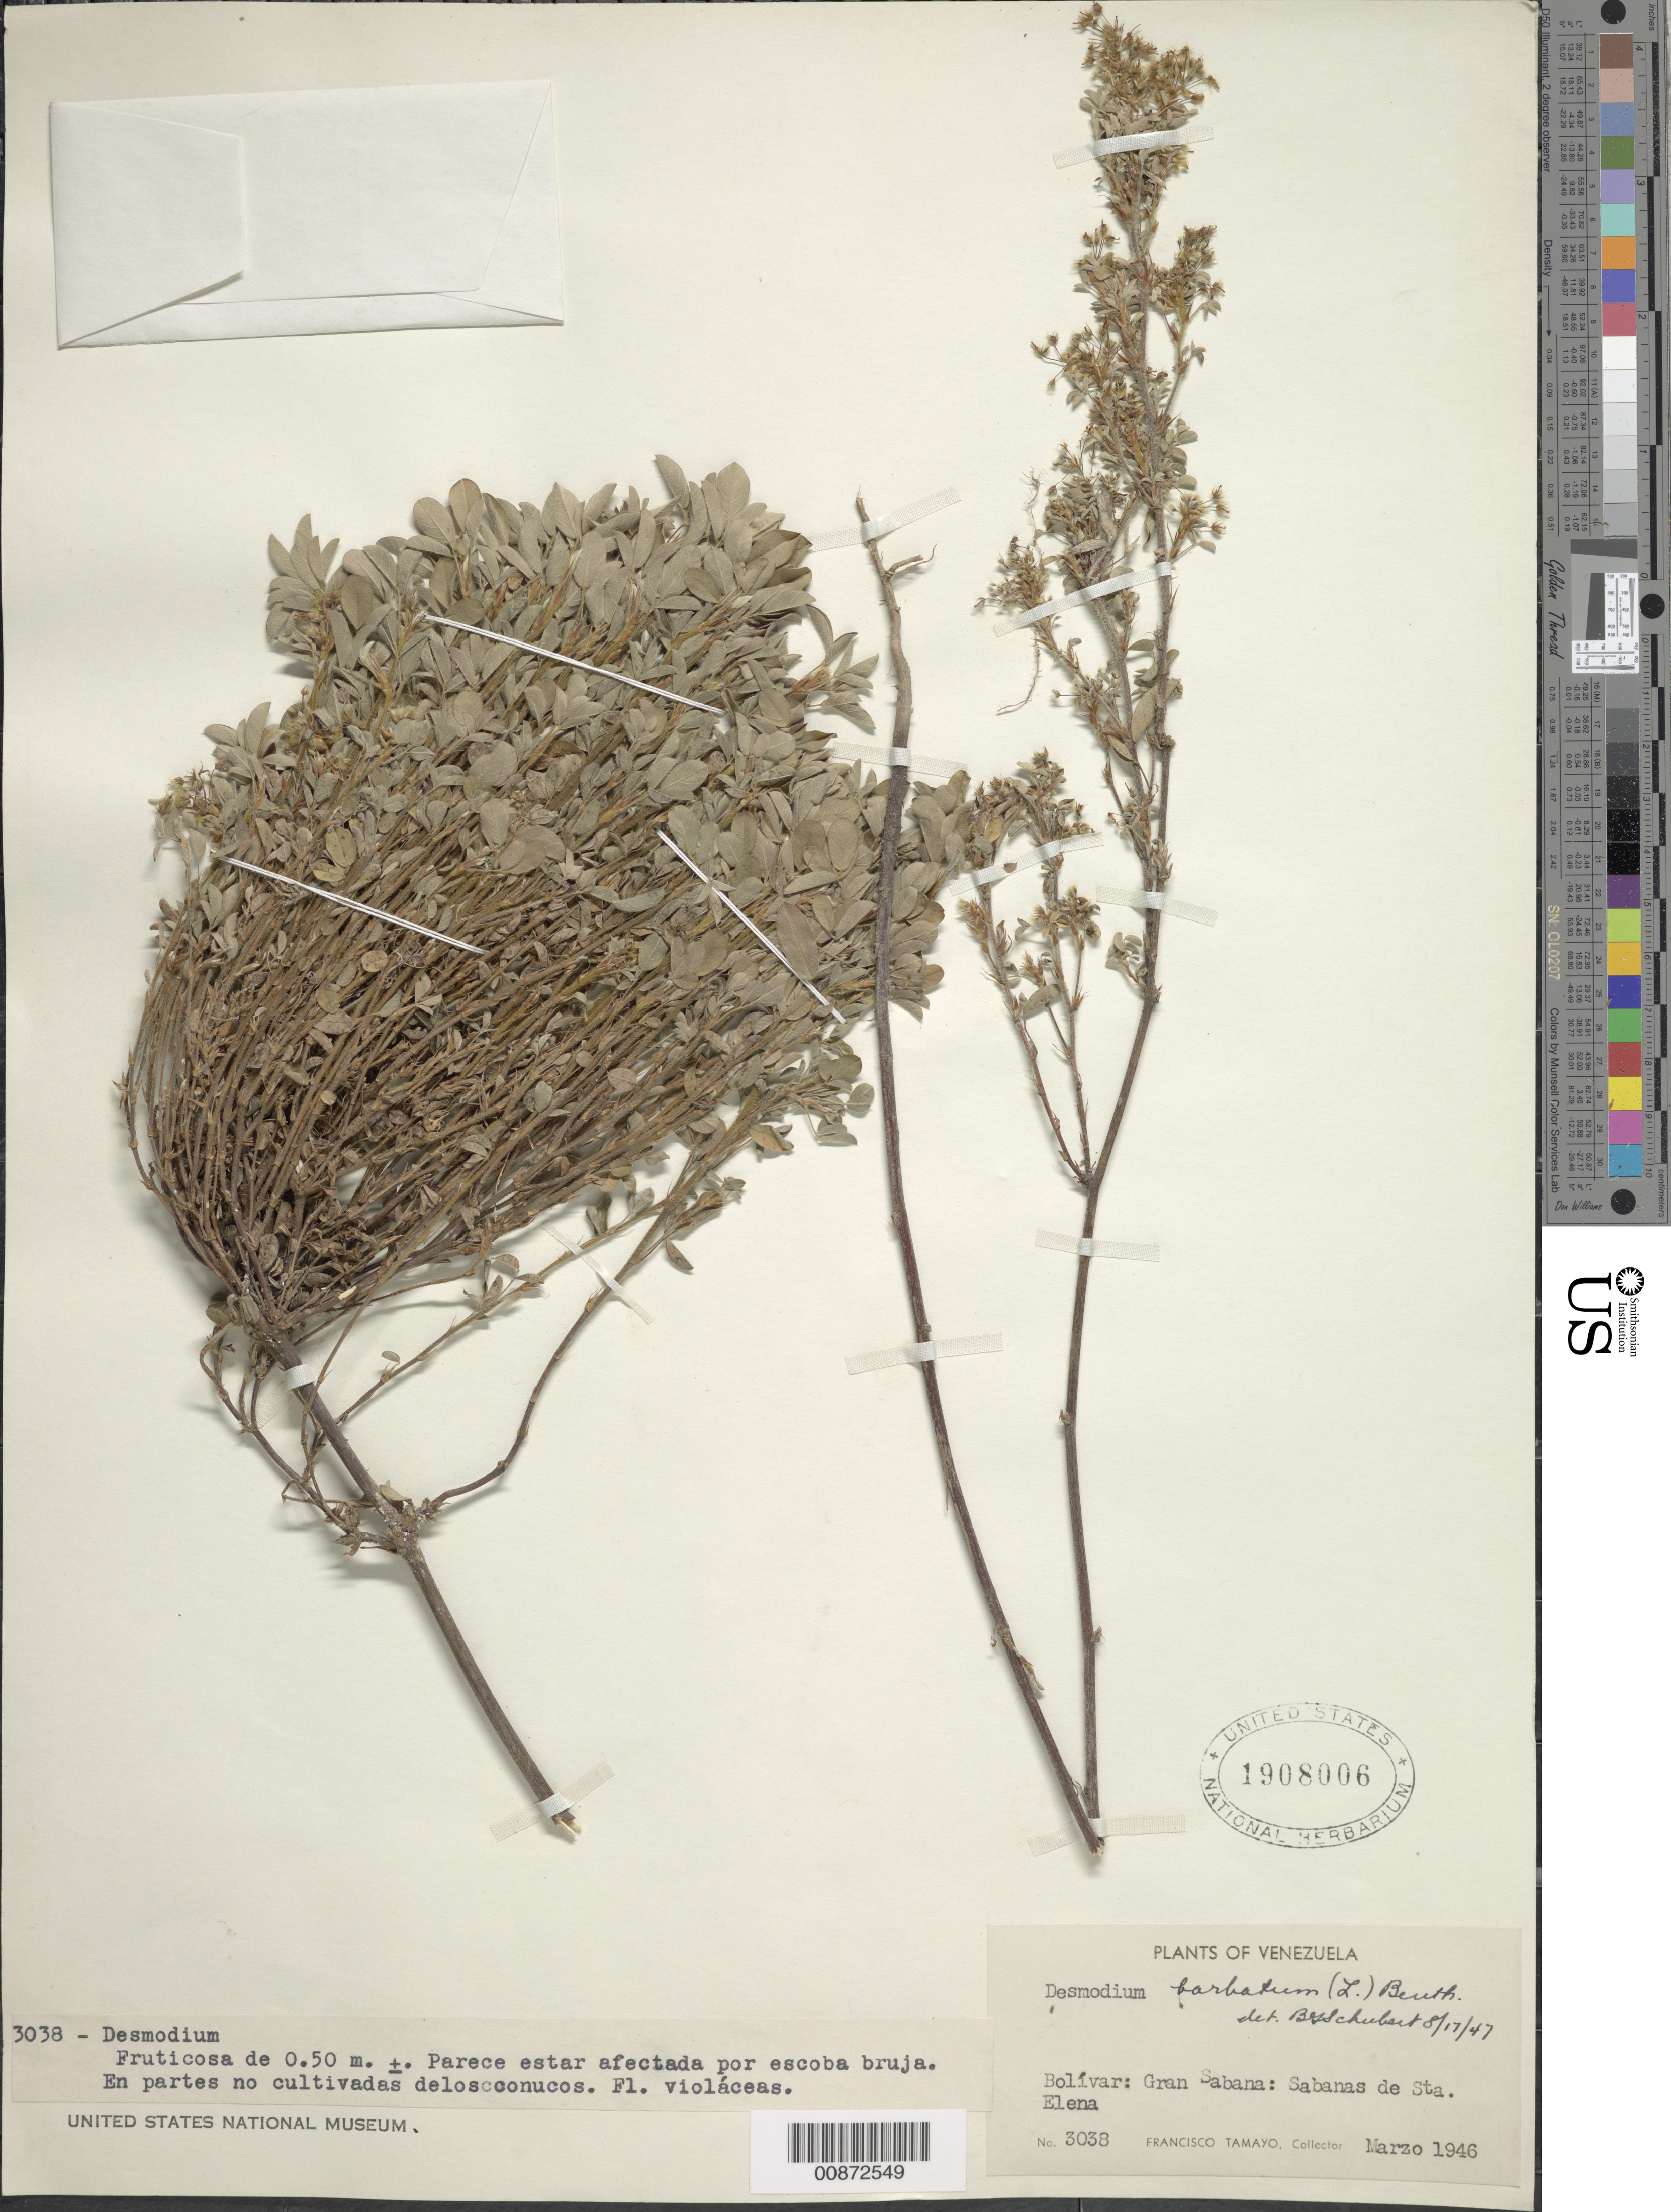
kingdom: Plantae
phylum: Tracheophyta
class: Magnoliopsida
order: Fabales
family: Fabaceae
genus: Grona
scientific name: Grona barbata var. barbata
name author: (L.) H. Ohashi & K. Ohashi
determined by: Strong, Mark T., (BOT), Smithsonian Institution - National Museum of Natural History (UNITED STATES)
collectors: F. Tamayo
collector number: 3038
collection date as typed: Mar-46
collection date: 1946-03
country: Venezuela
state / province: Bolívar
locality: Gran Sabana, Sta. Elena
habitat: Partes no cultivadas delos conucos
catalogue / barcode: US 1908006